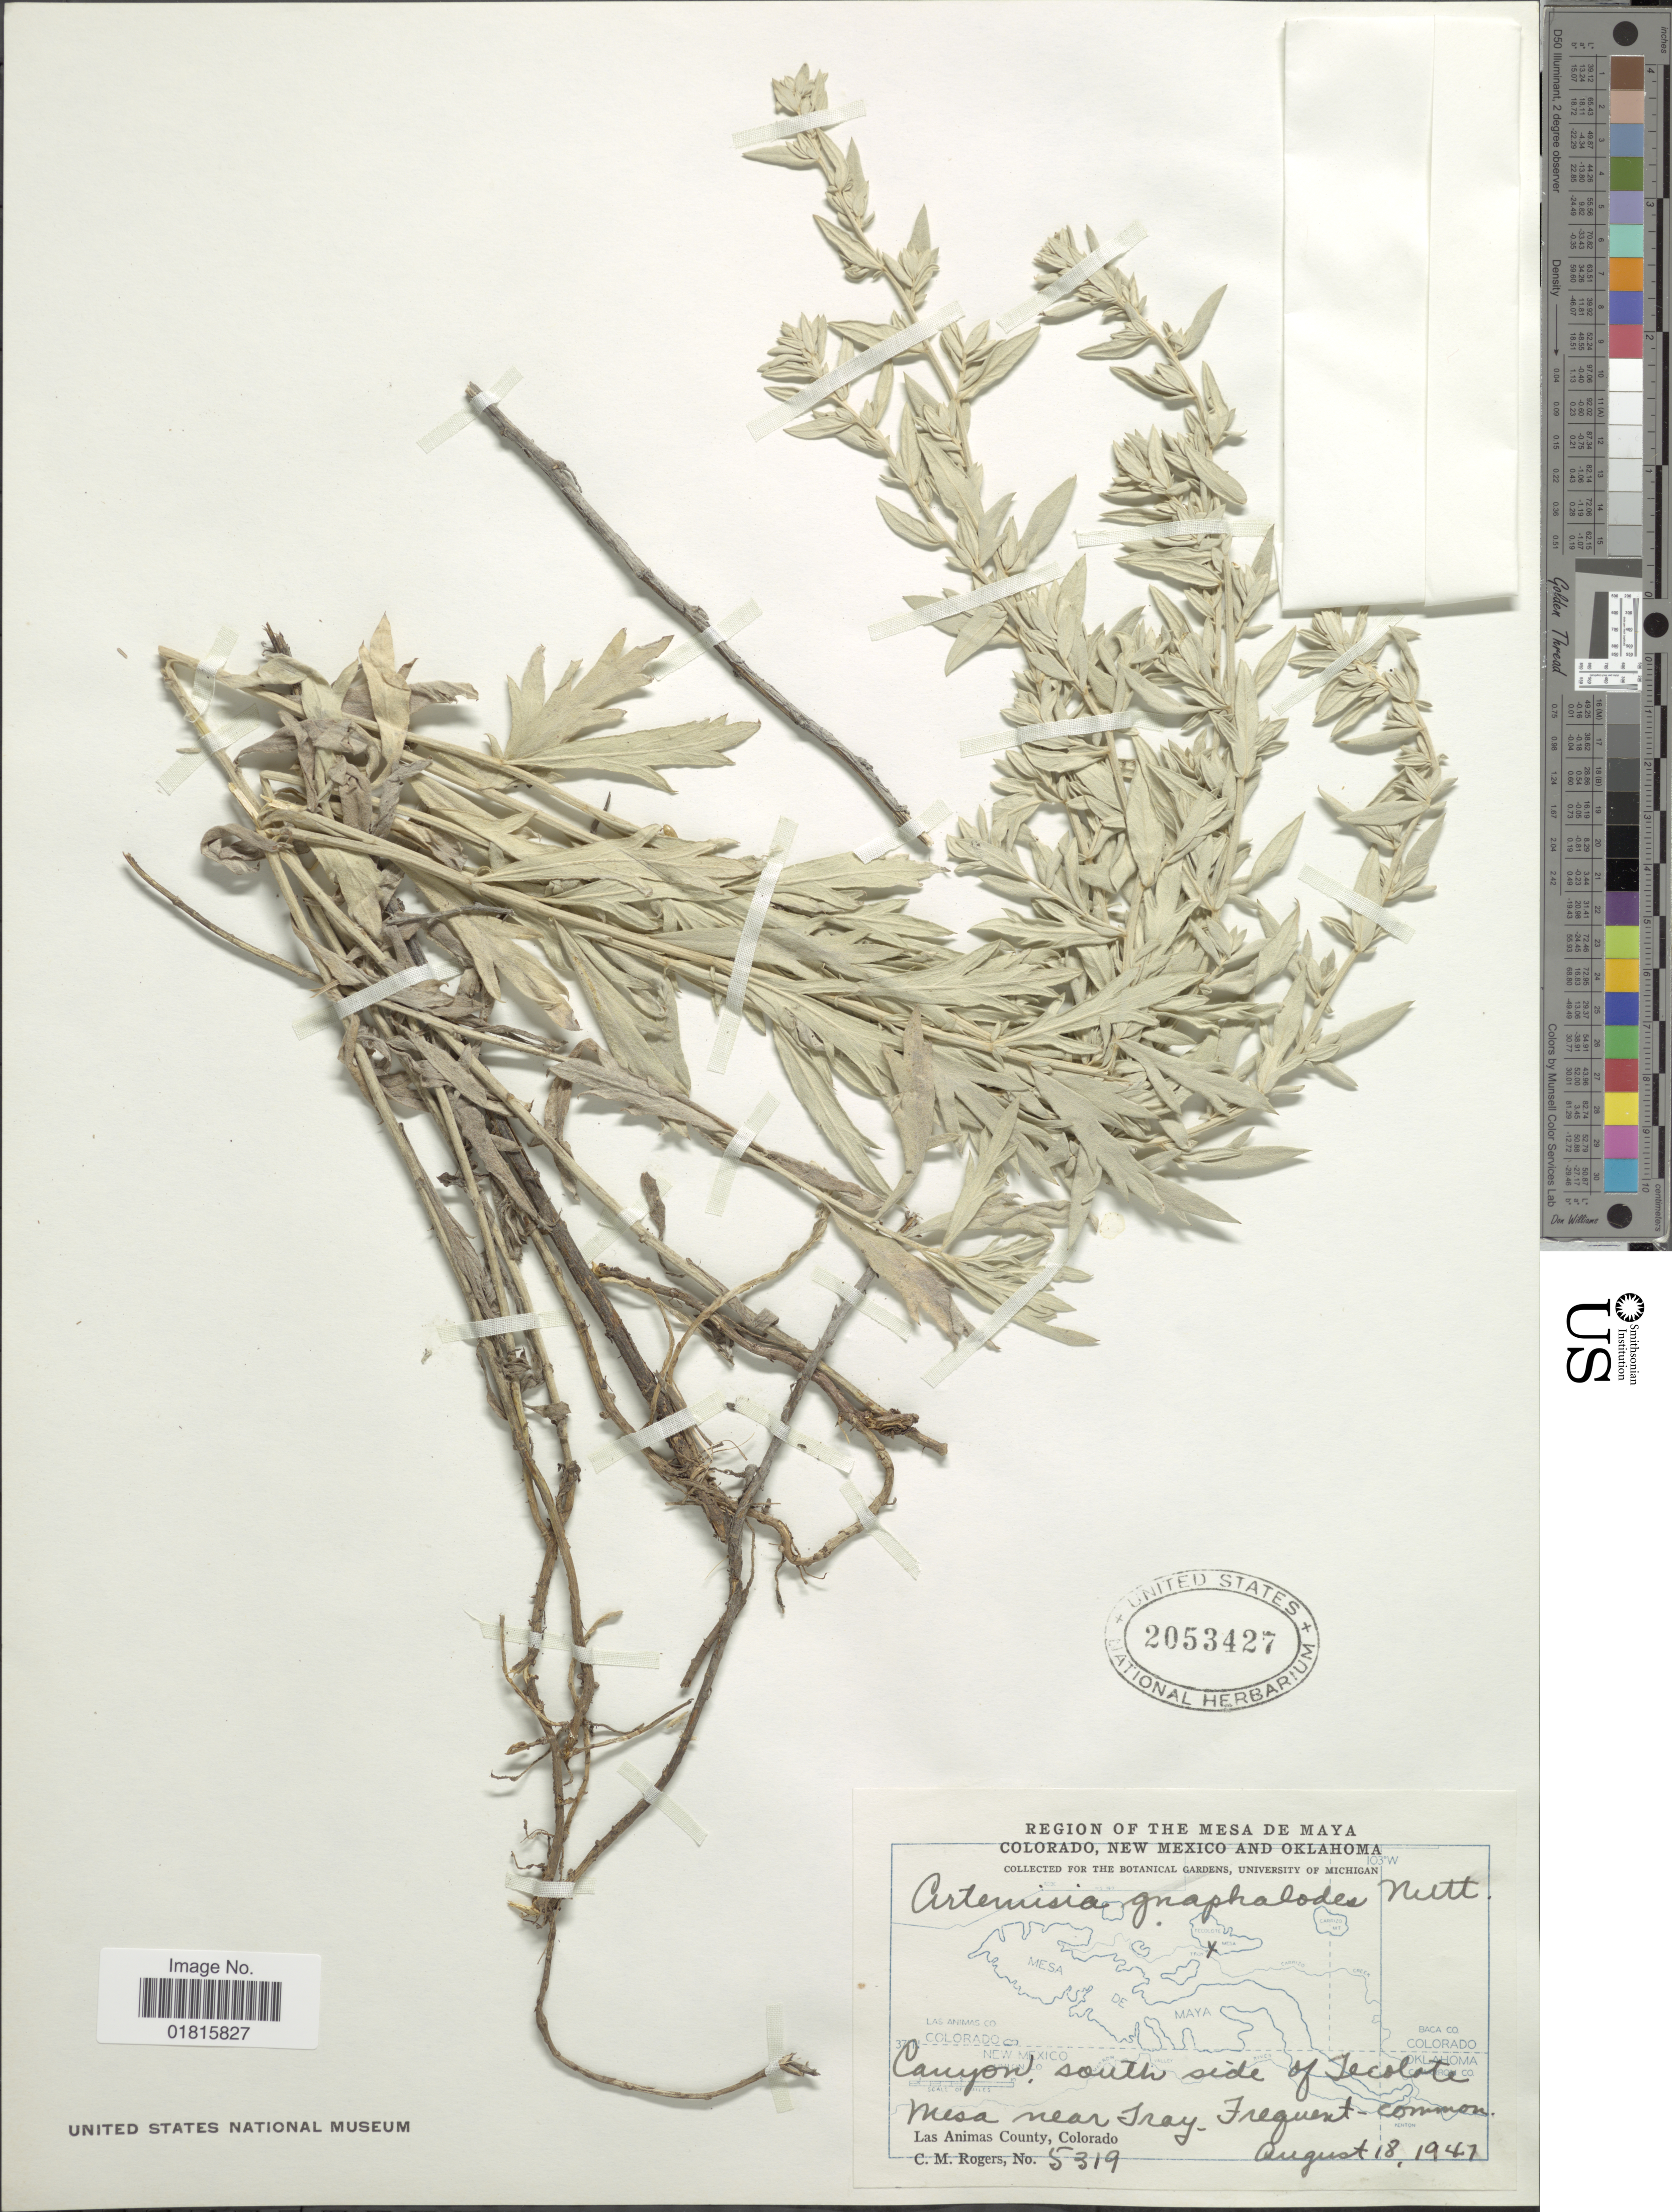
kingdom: Plantae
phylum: Tracheophyta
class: Magnoliopsida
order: Asterales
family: Asteraceae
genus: Artemisia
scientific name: Artemisia gnaphaloides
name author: Nutt.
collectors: C. M. Rogers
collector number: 5319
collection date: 1947-08-18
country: United States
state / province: Colorado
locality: Region of The Mesa De Maya, Colorado, New Mexico and Oklahoma, Canyon, south side of Iecolote Mesa near Tray, Las Animas County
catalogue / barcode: US 2053427